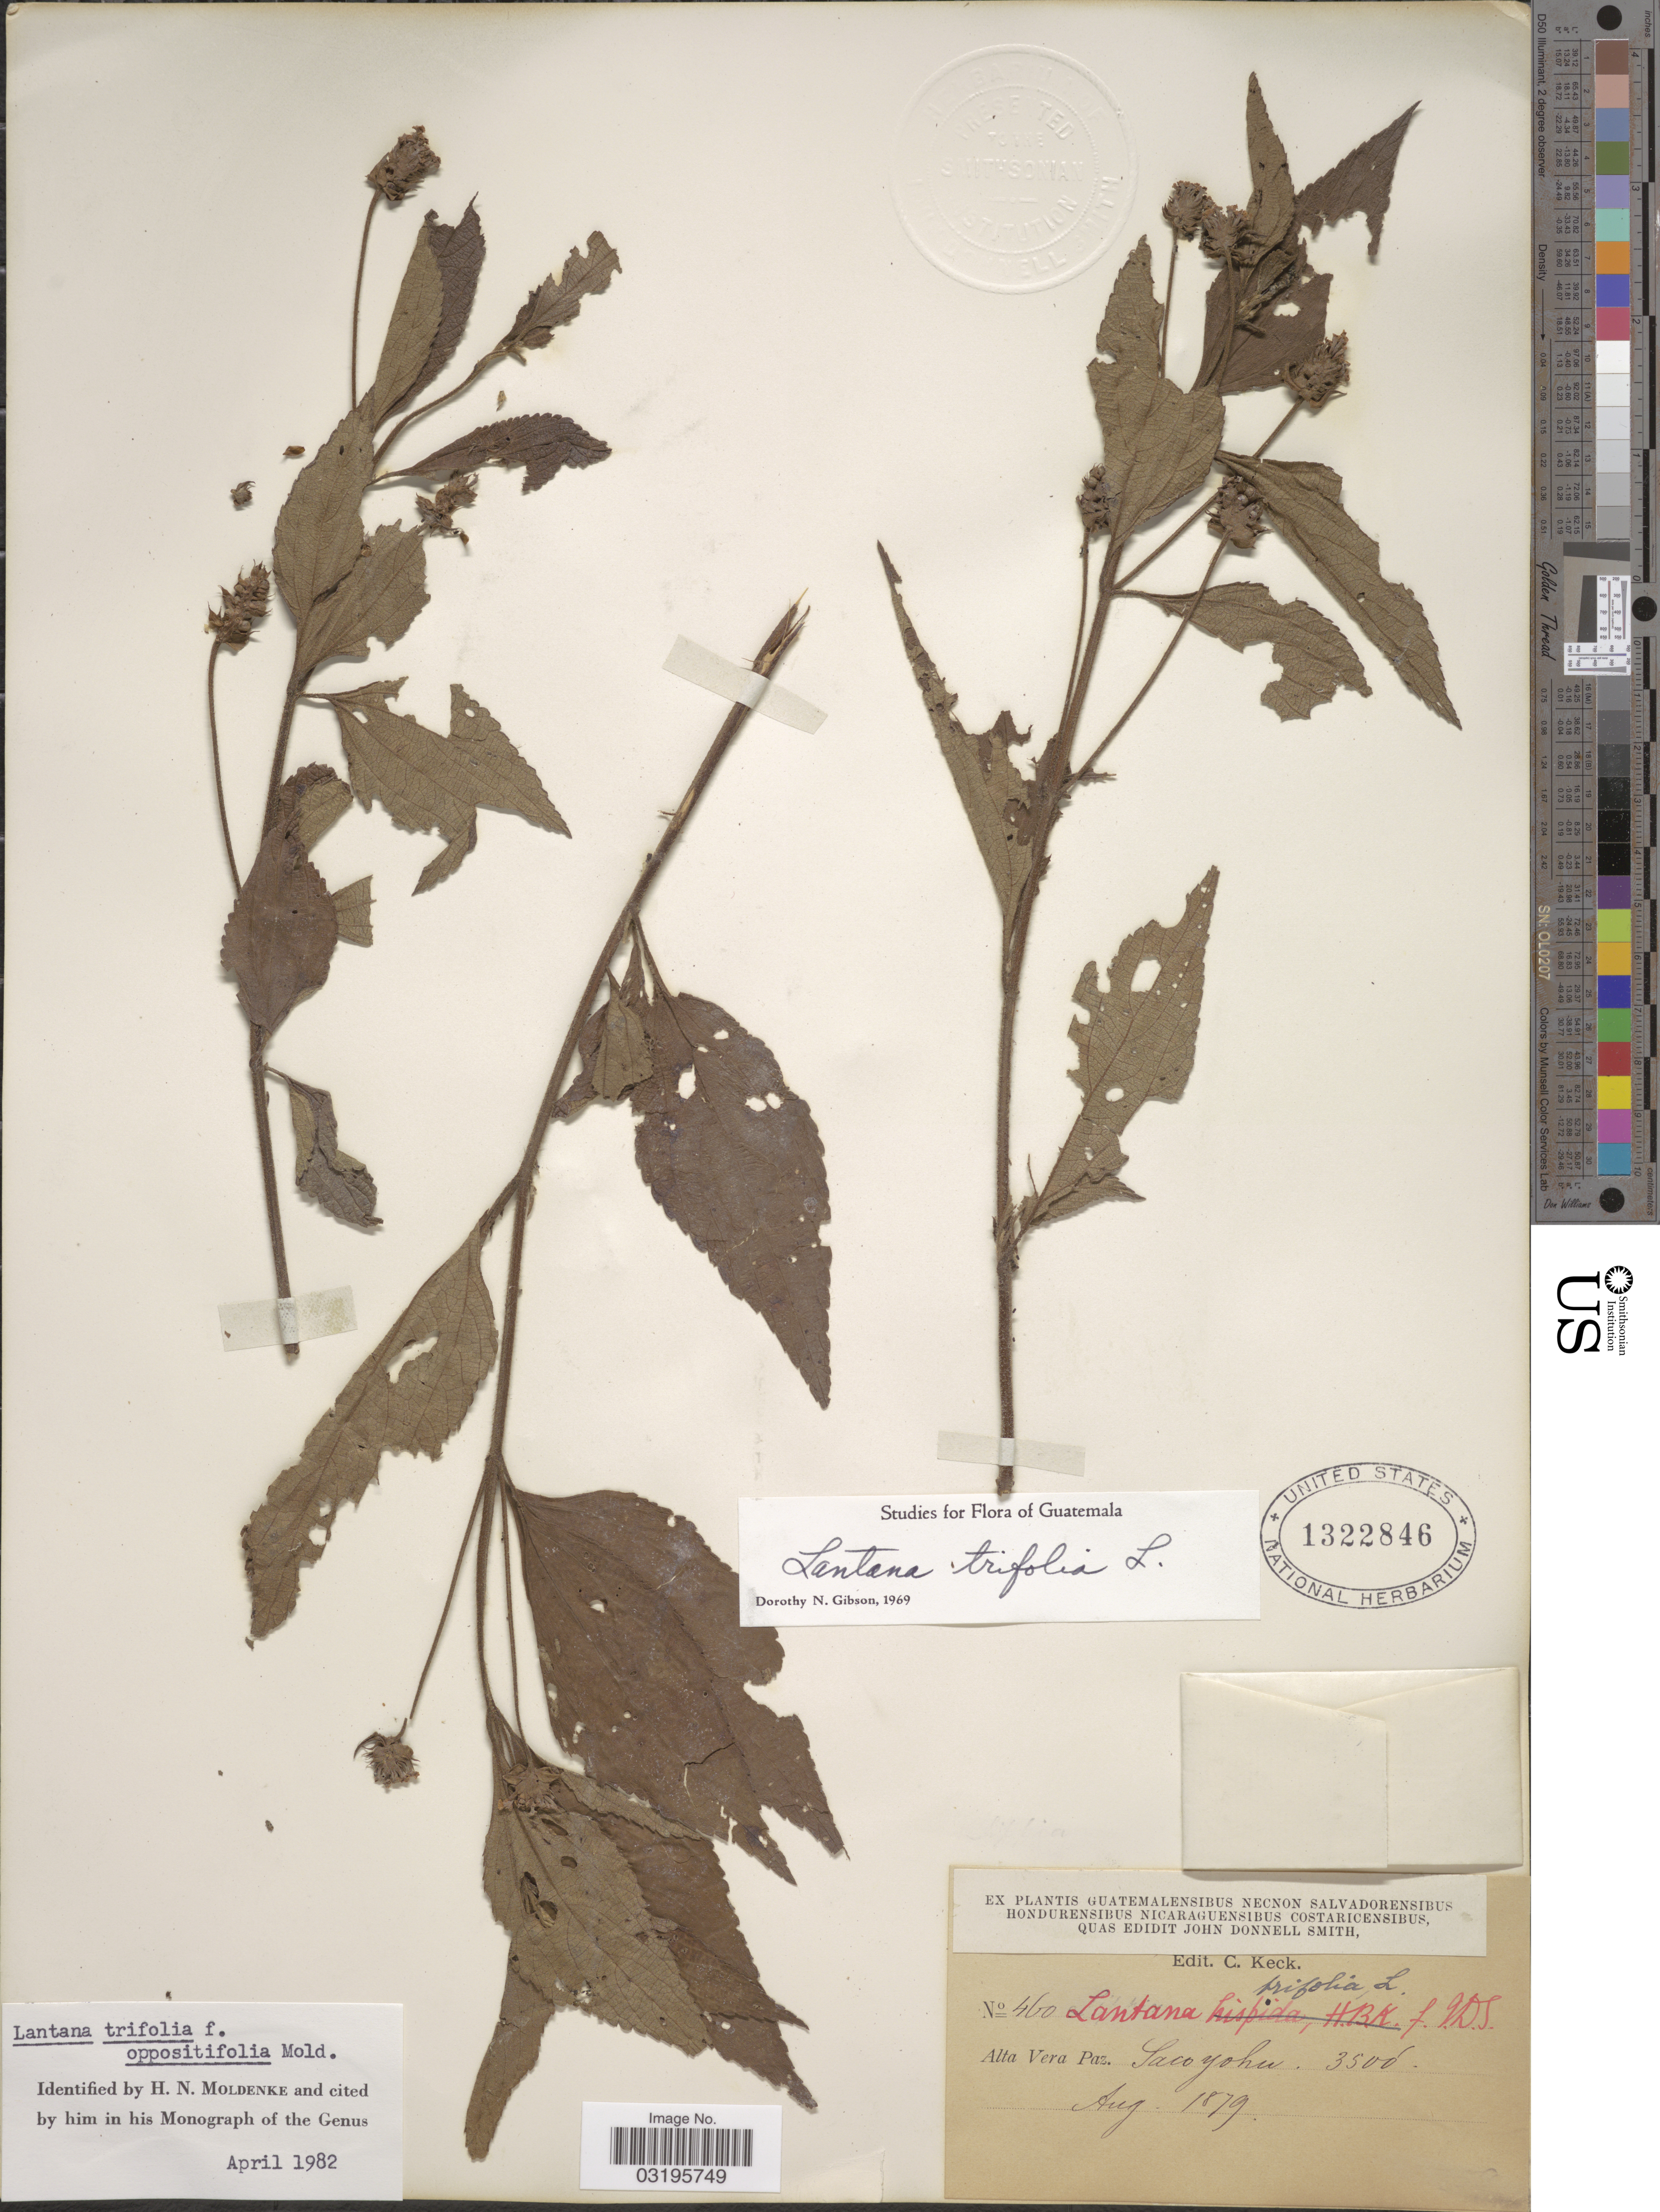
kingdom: Plantae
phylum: Tracheophyta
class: Magnoliopsida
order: Lamiales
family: Verbenaceae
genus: Lantana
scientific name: Lantana trifolia f. oppositifolia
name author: Moldenke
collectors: C. Keck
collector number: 460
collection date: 1879-08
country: Guatemala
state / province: Alta Verapaz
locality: Sacoyohu.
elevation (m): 1067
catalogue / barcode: US 1322846